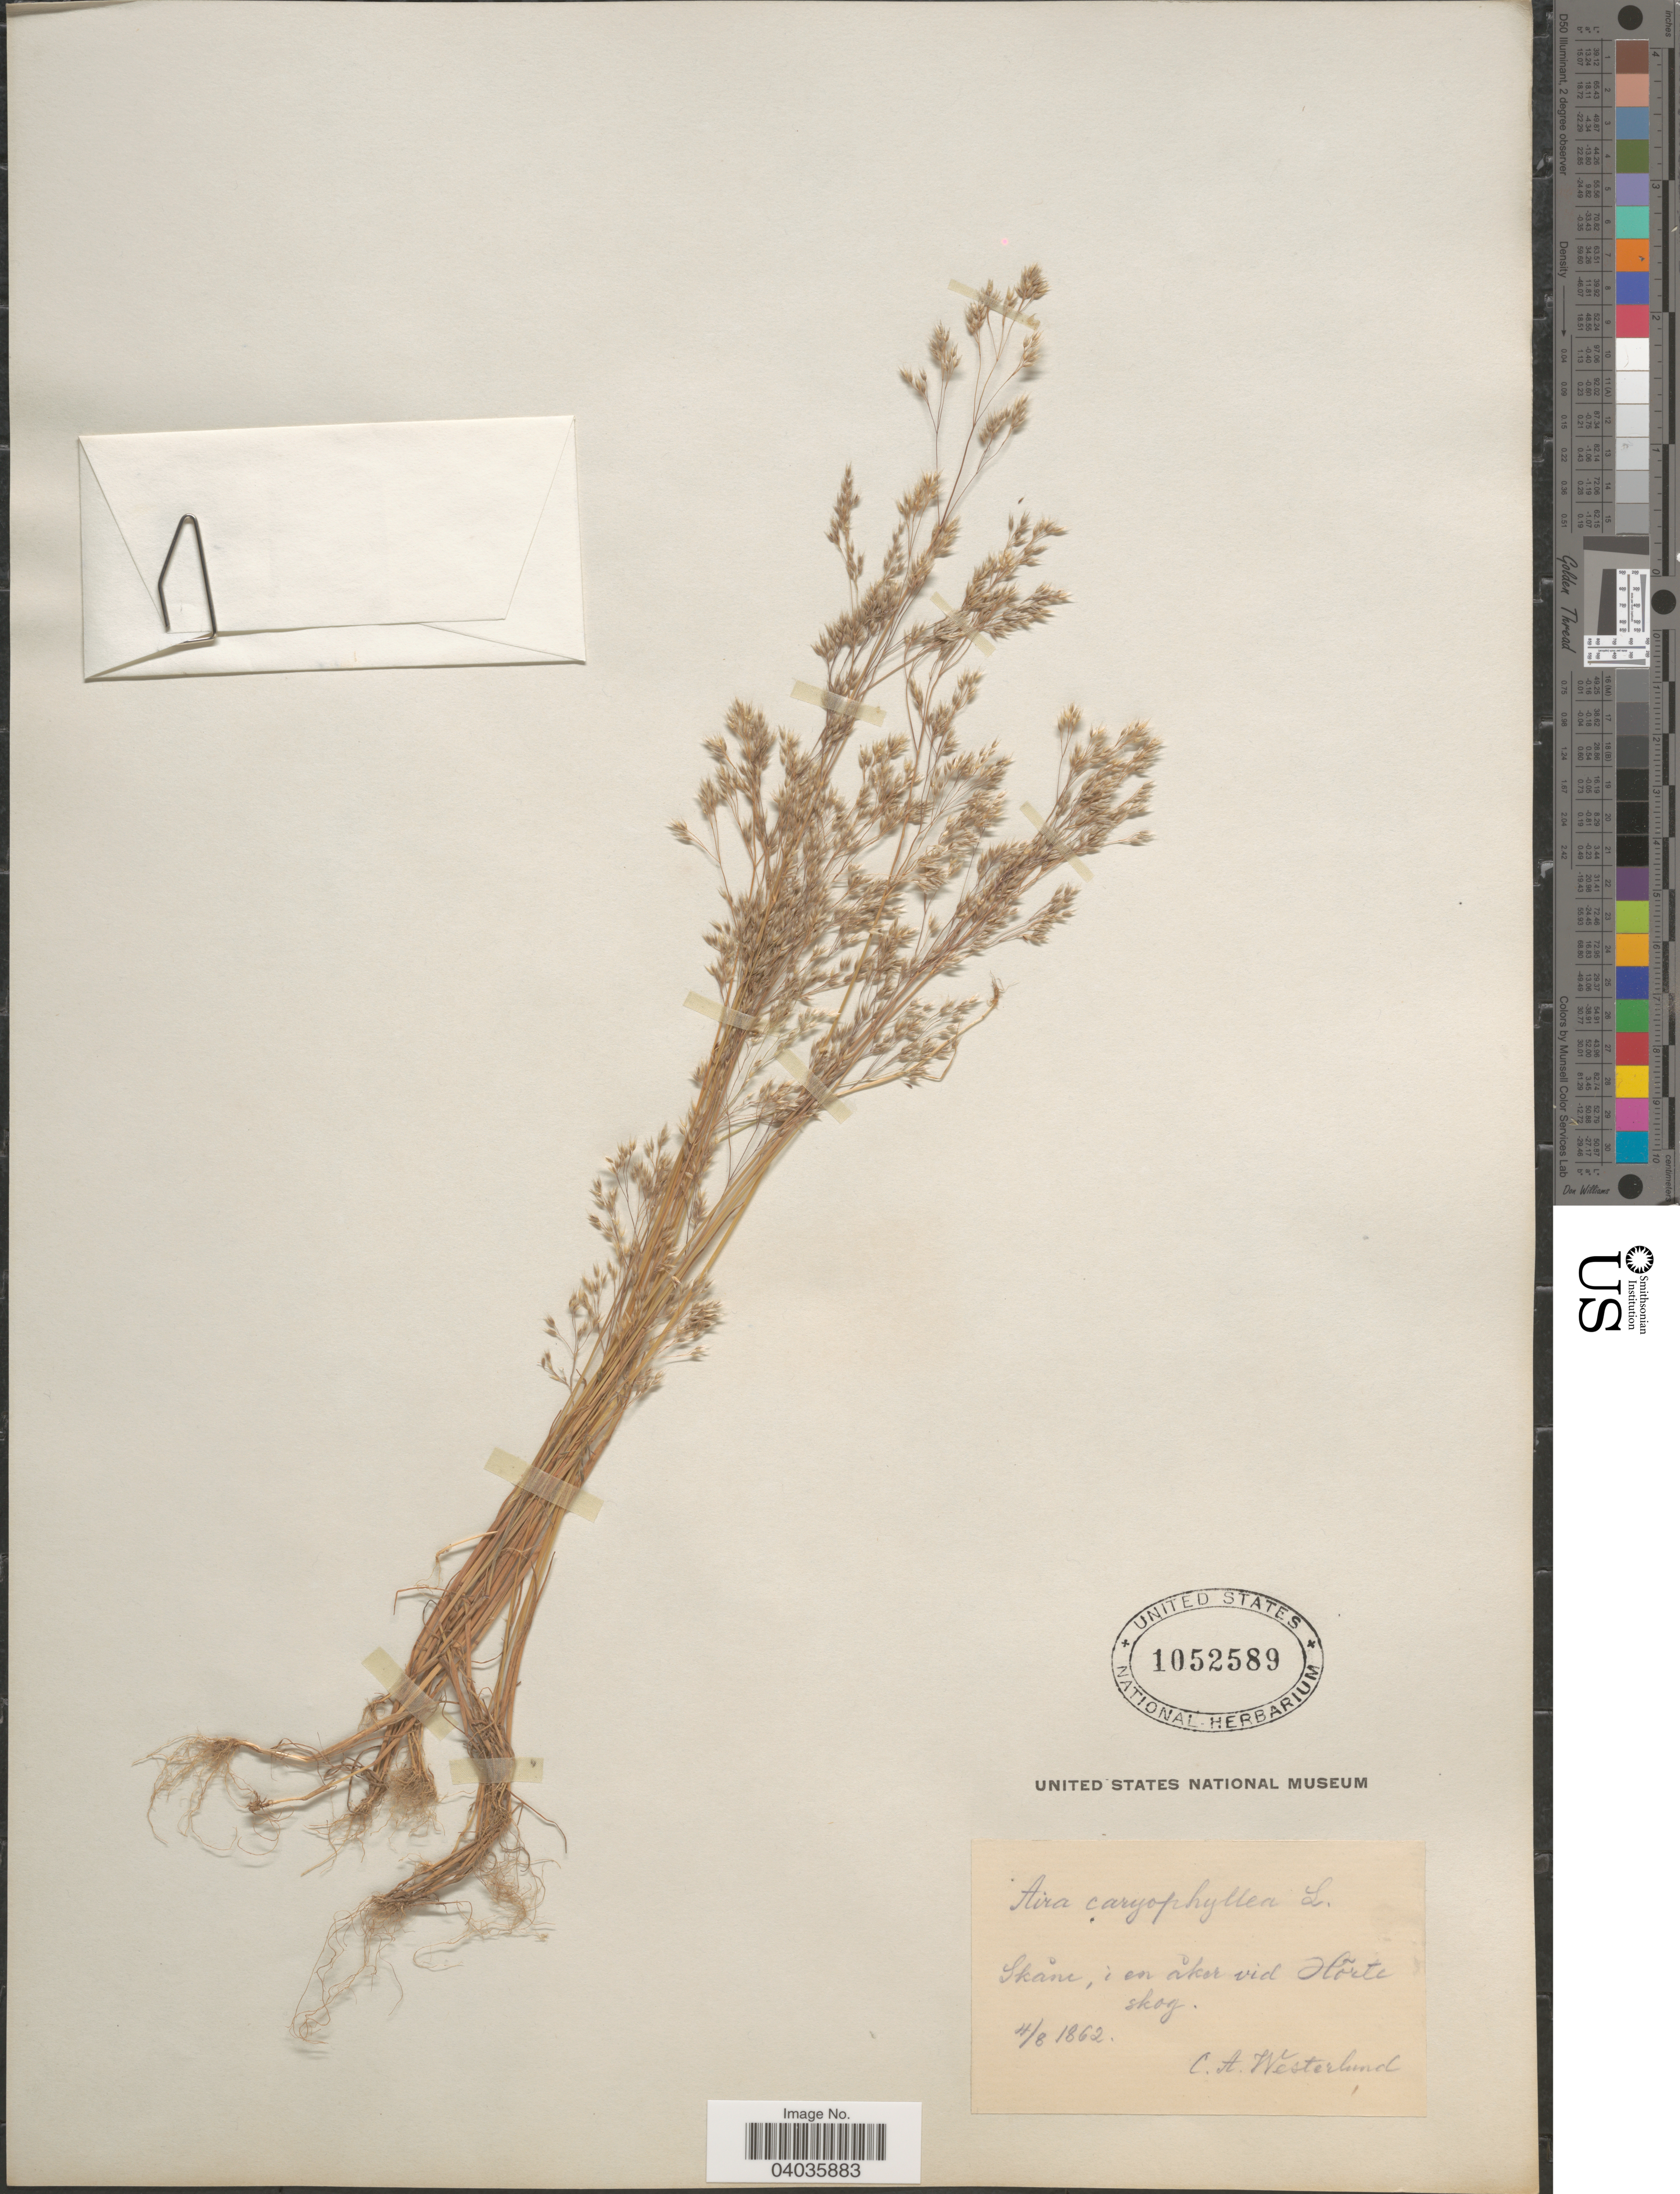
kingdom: Plantae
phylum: Tracheophyta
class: Liliopsida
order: Poales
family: Poaceae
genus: Aira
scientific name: Aira caryophyllea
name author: L.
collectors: C. Westerlund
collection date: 1862-08-04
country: Sweden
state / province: Skåne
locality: I en åkor vid Hõrte skog.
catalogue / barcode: US 1052589